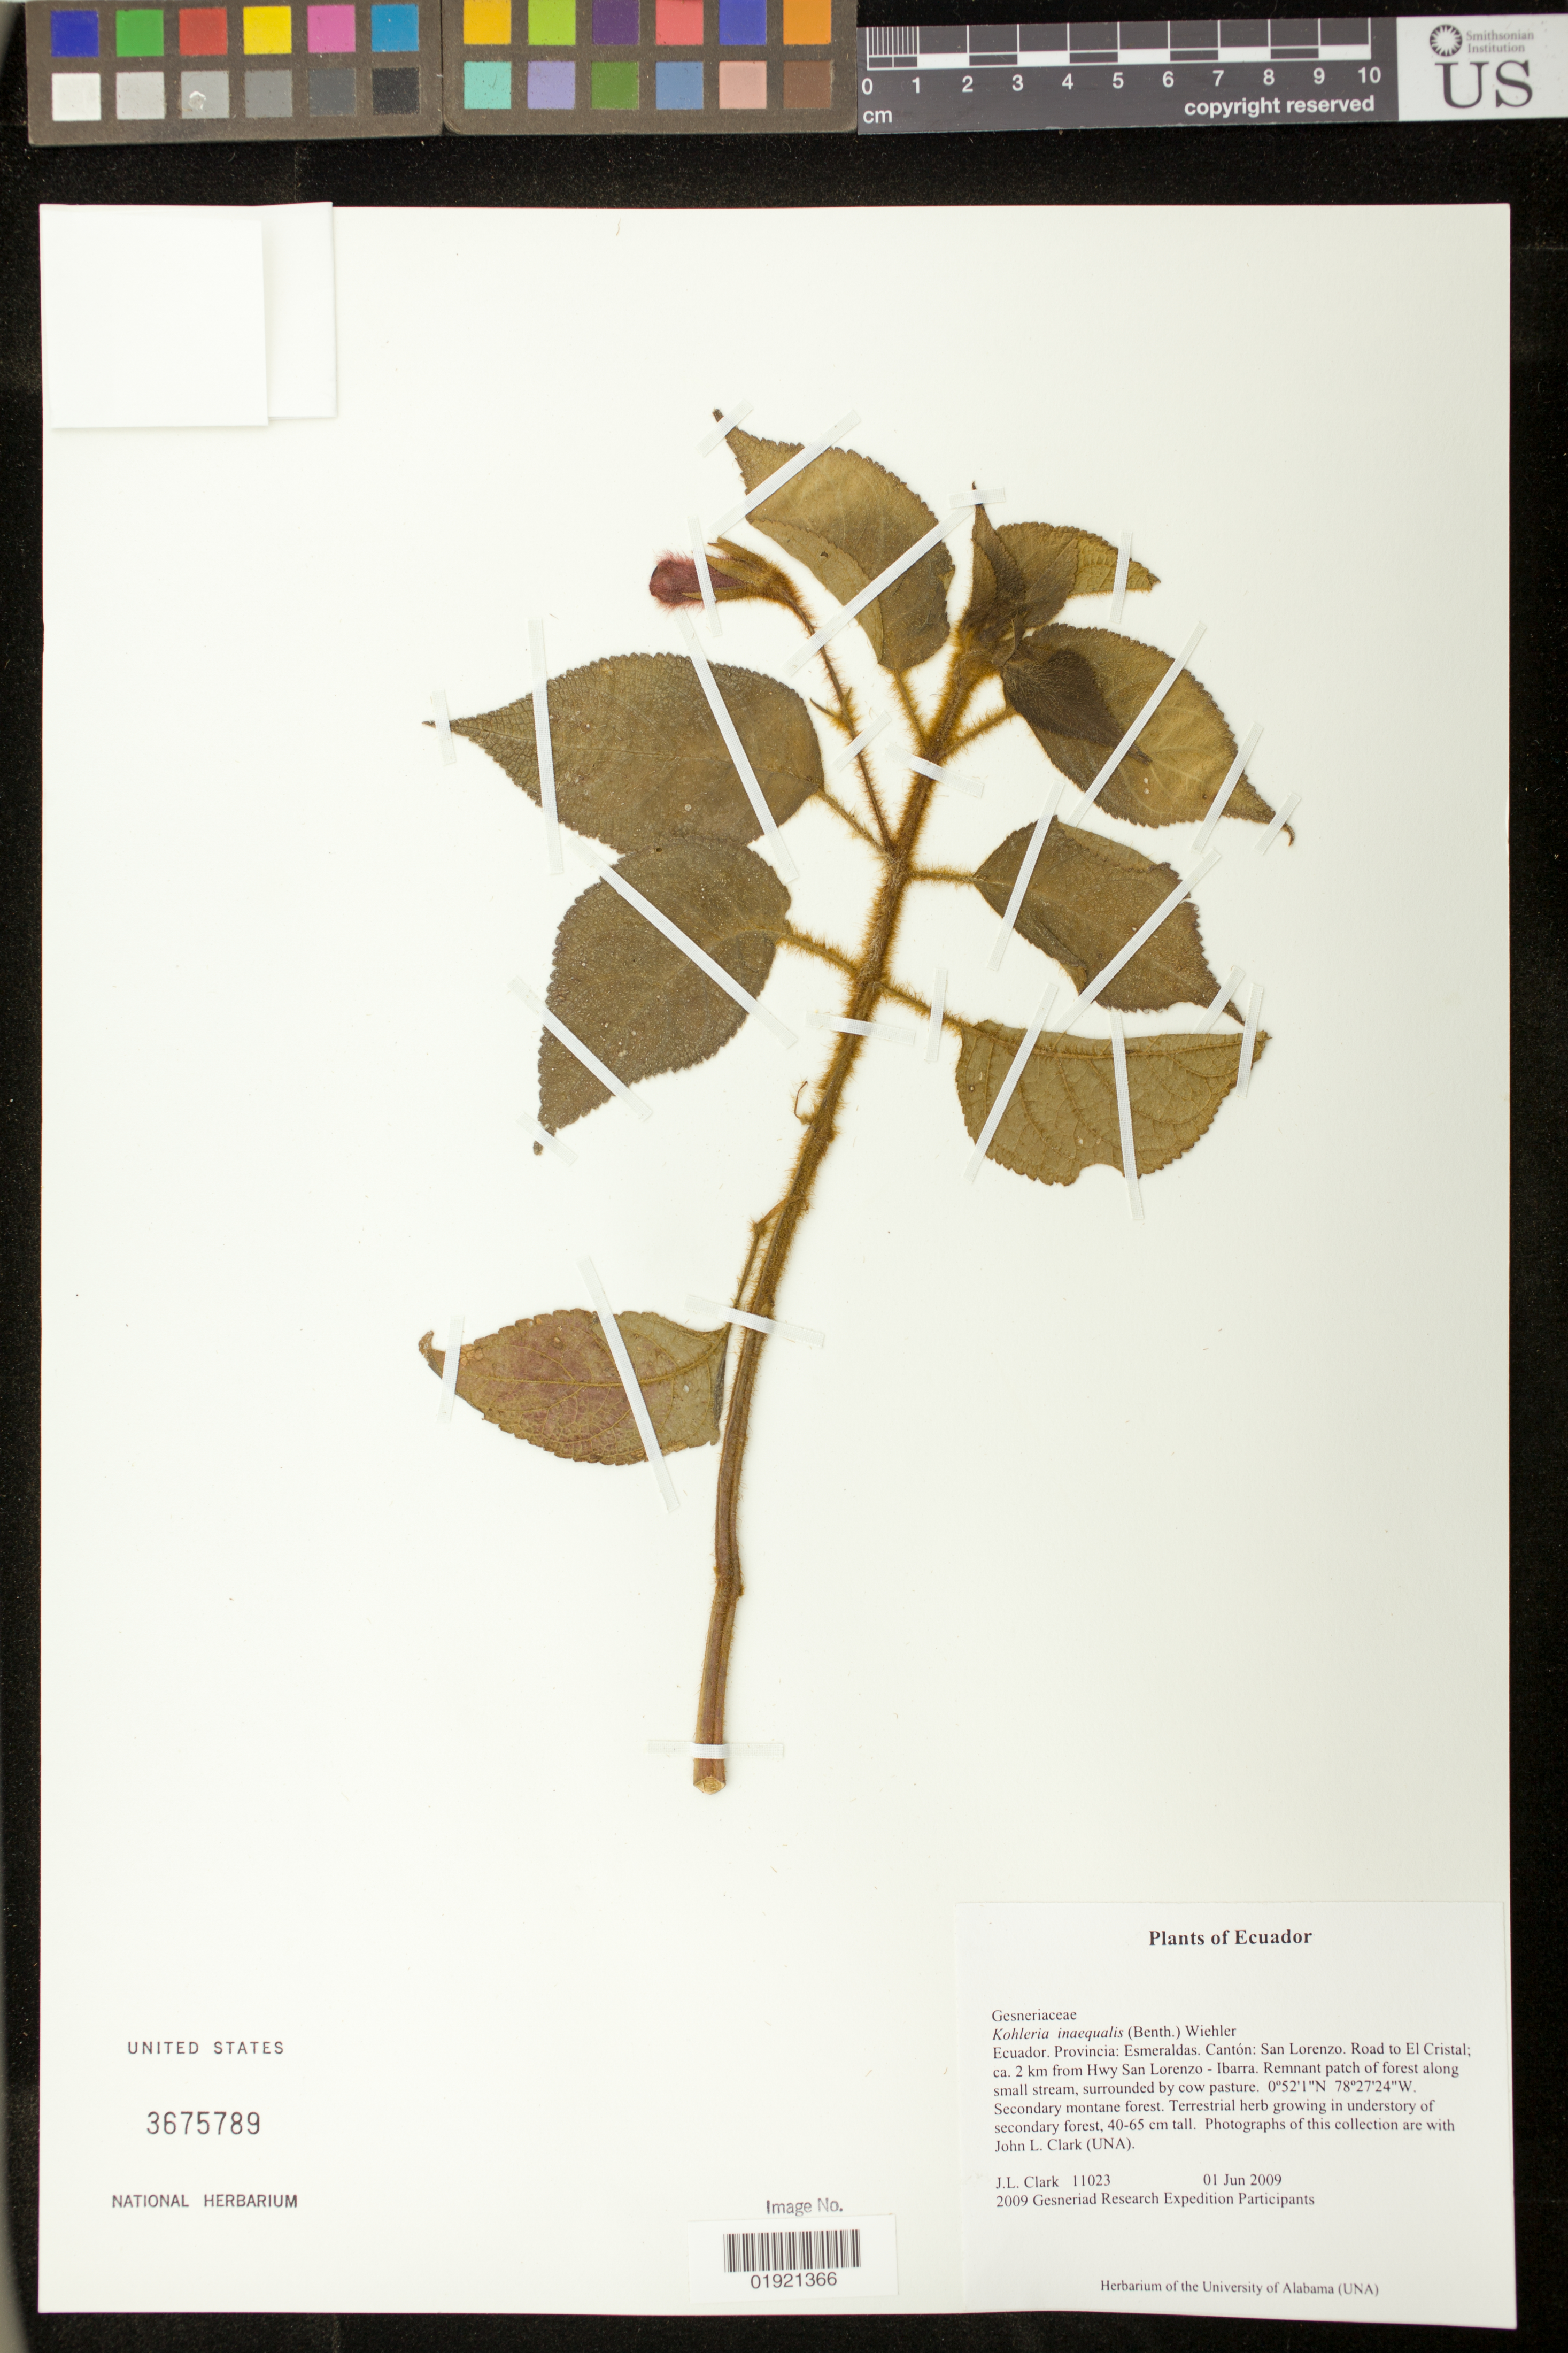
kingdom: Plantae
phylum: Tracheophyta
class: Magnoliopsida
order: Lamiales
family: Gesneriaceae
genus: Kohleria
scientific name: Kohleria inaequalis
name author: (Benth.) Wiehler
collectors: J. L. Clark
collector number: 11023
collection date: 2009-06-01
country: Ecuador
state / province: Esmeraldas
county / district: San Lorenzo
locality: Road to El Cristal; ca. 2 km from Hwy San Lorenzo-Ibarra. Remnant patch of forest along small stream, surrounded by cow pasture.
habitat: Secondary montane forest.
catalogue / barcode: US 3675789